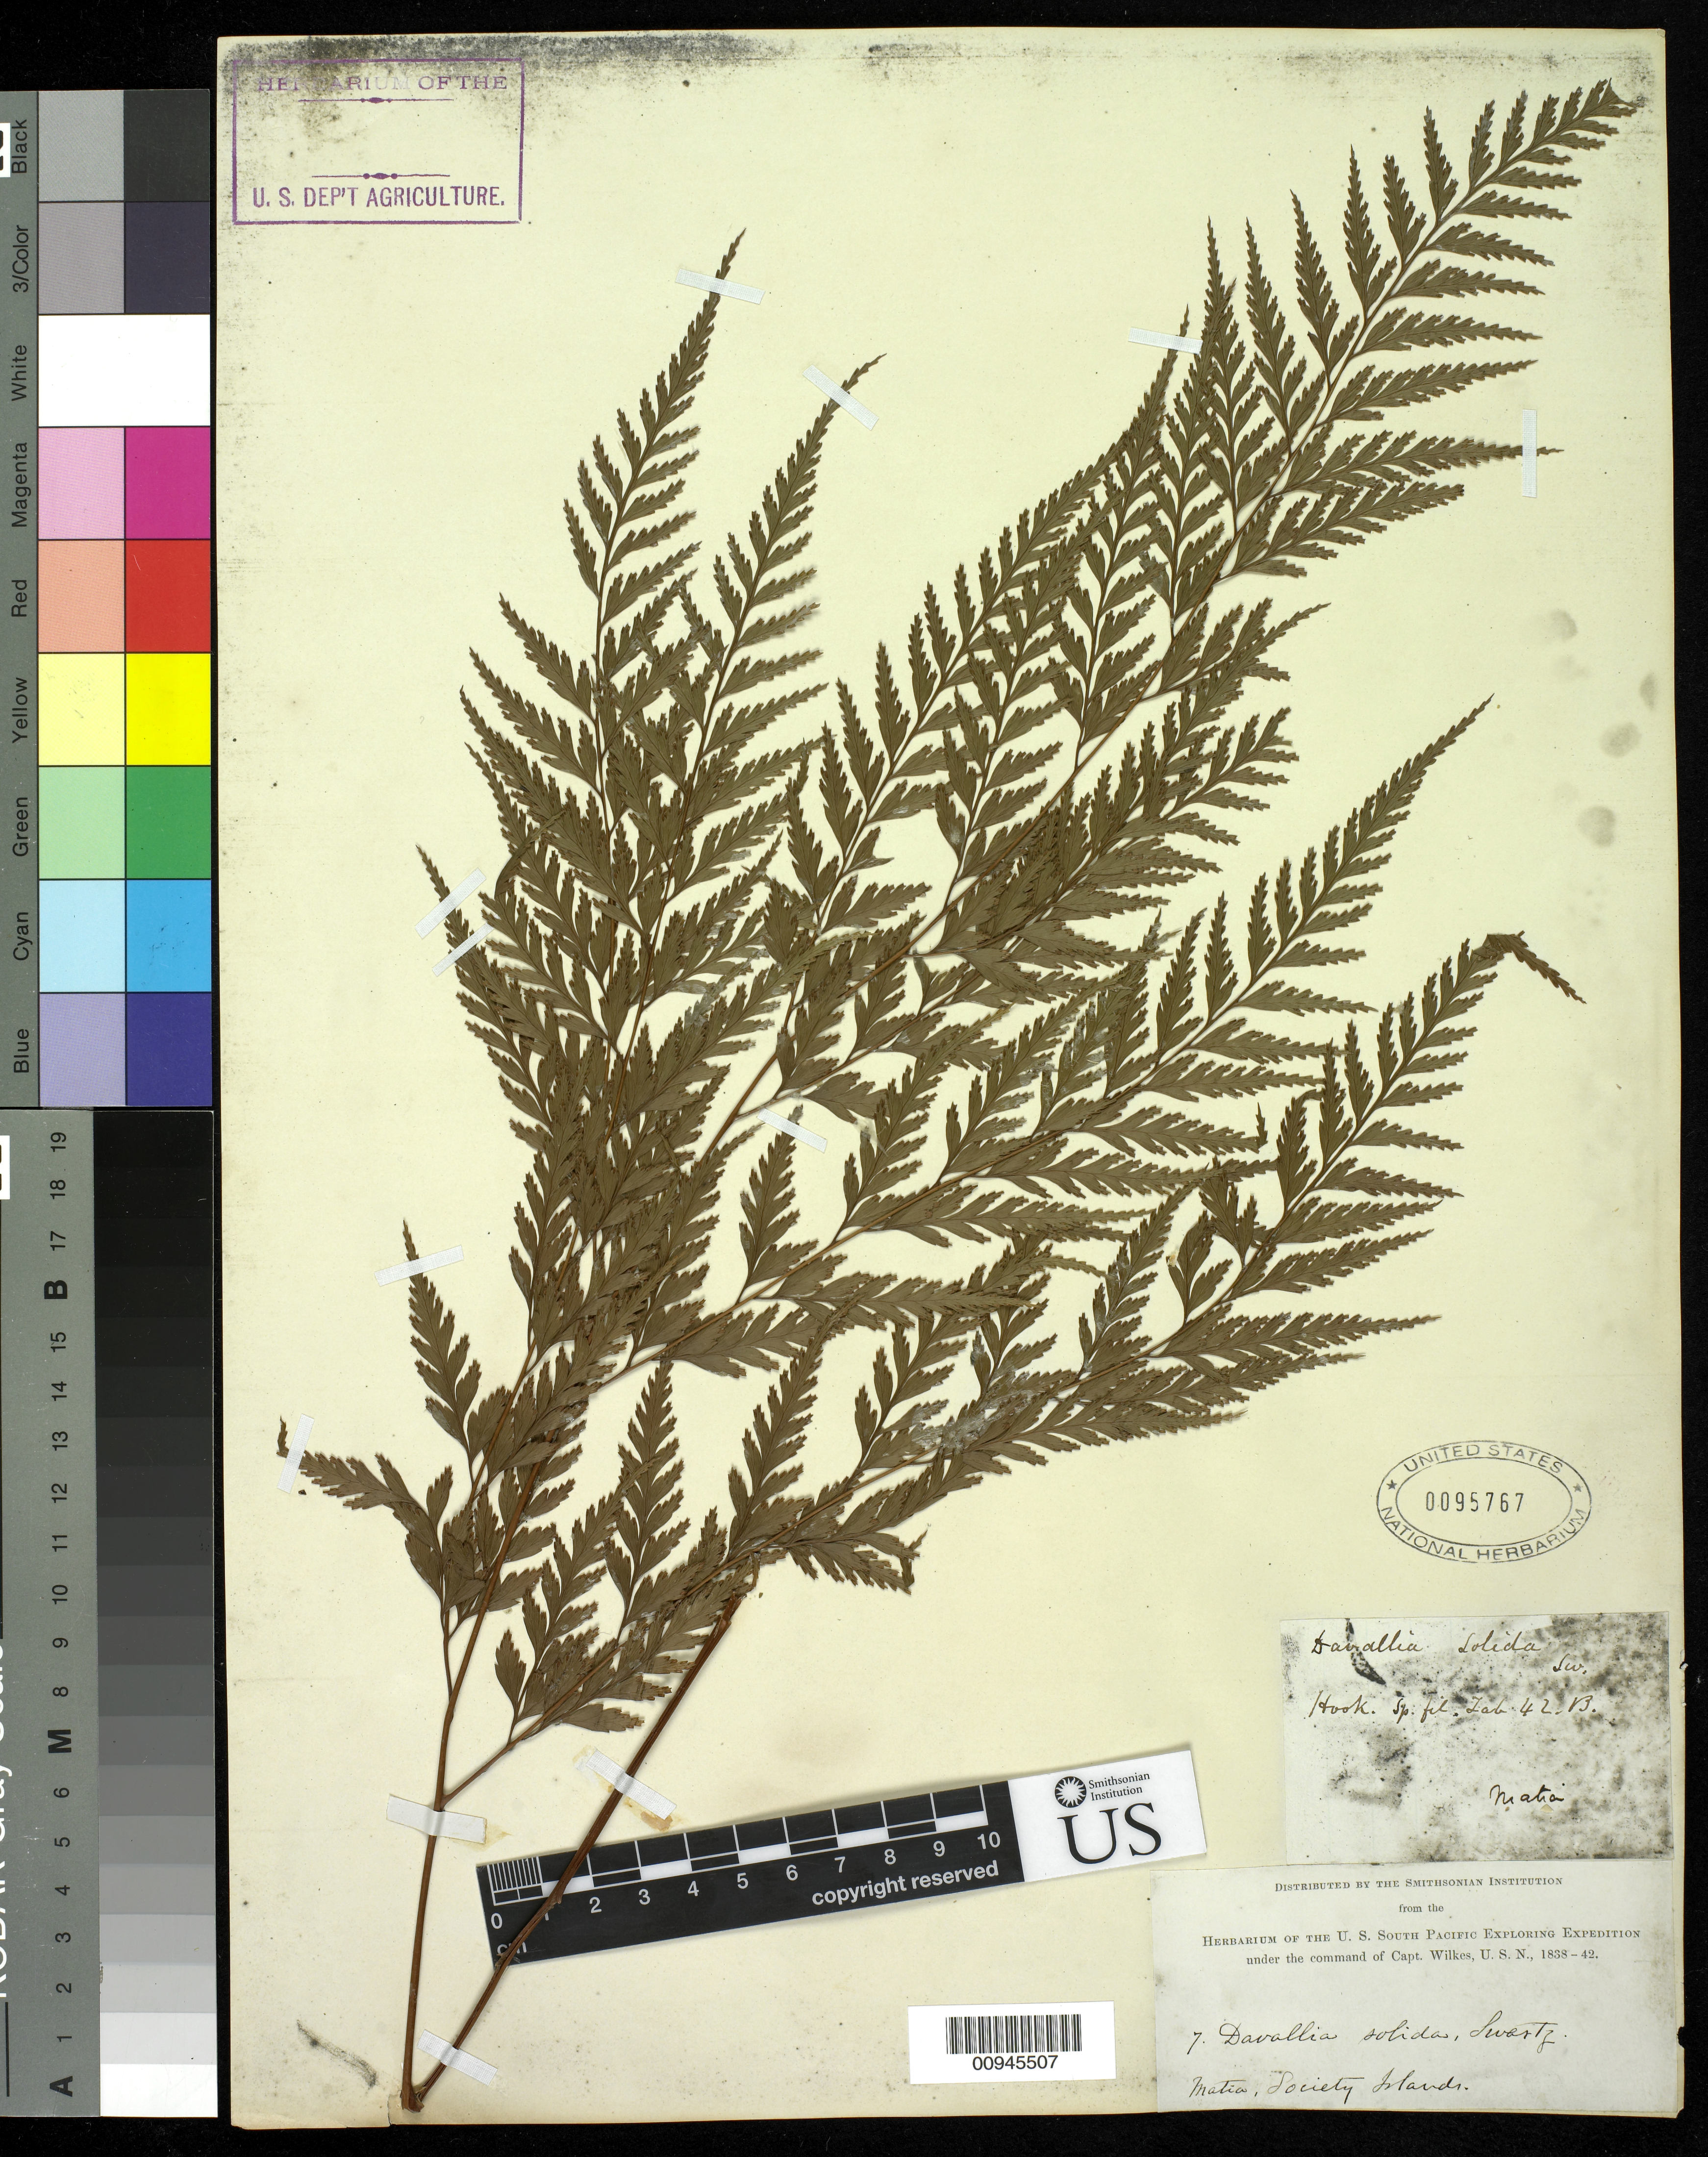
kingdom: Plantae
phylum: Tracheophyta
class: Polypodiopsida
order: Polypodiales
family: Davalliaceae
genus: Davallia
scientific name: Davallia solida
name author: (G. Forst.) Sw.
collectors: Wilkes Explor. Exped.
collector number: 7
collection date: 1838/1842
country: French Polynesia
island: Matia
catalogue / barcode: US 95767